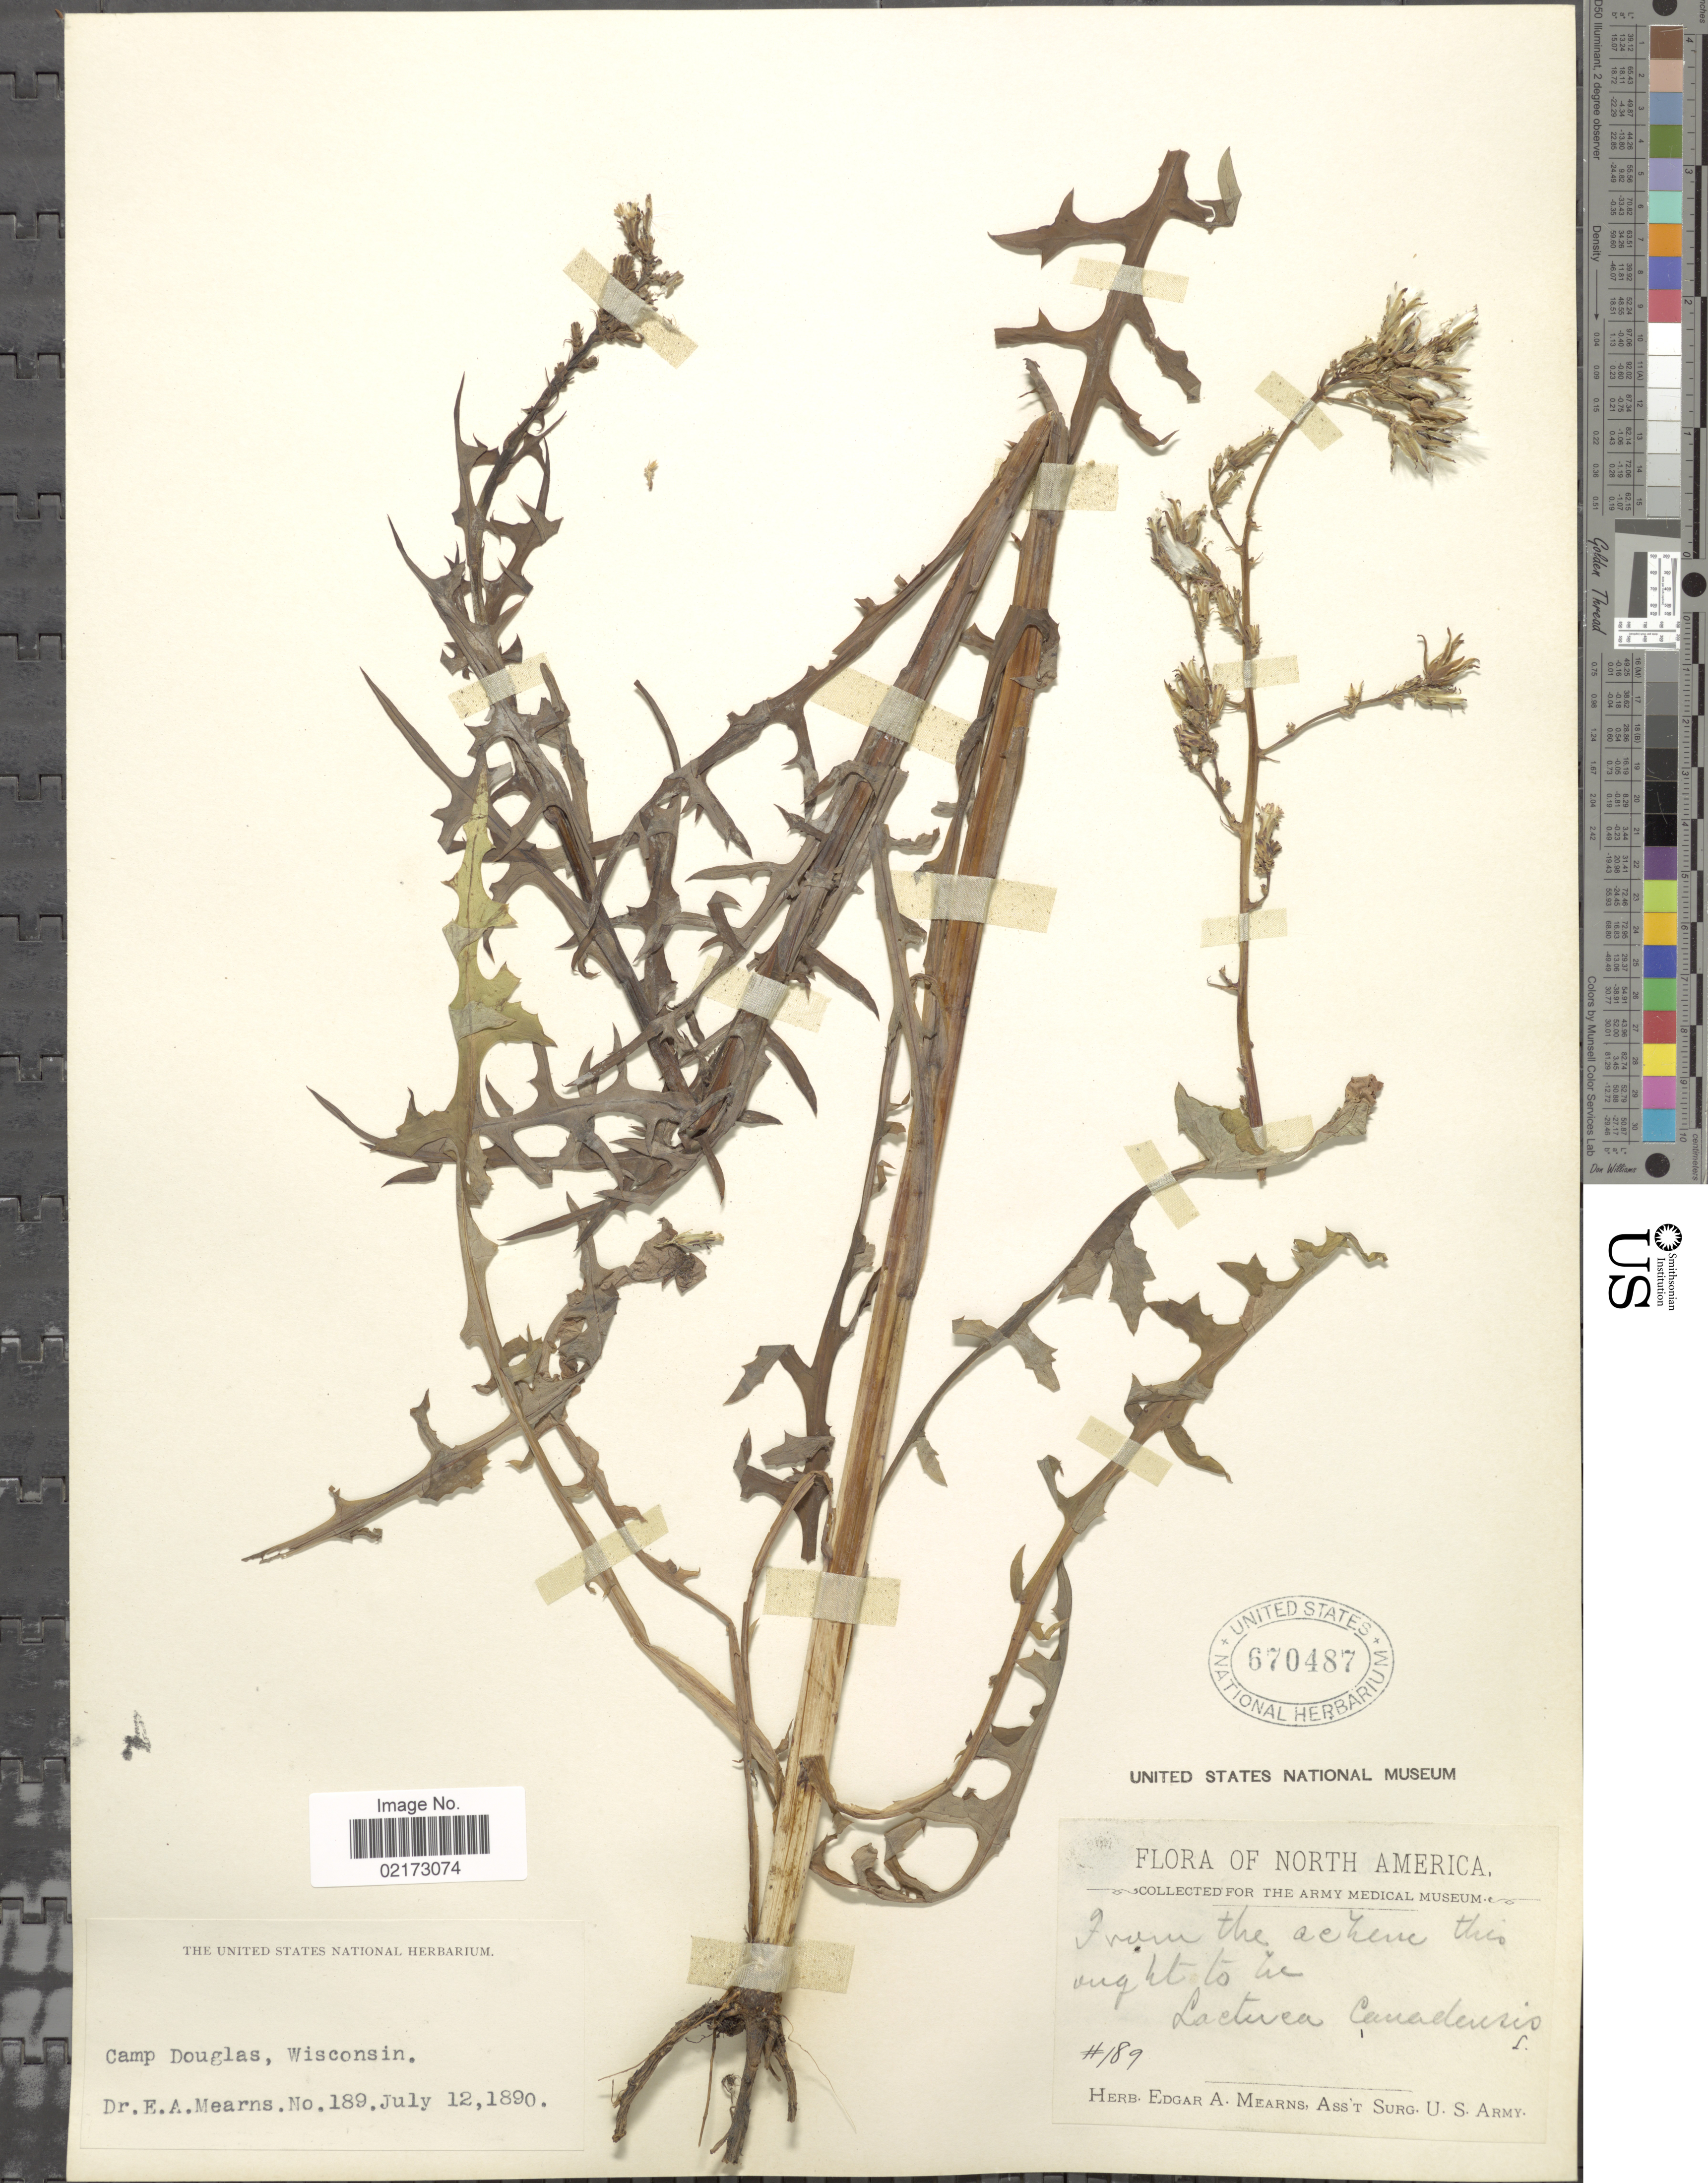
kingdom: Plantae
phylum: Tracheophyta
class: Magnoliopsida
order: Asterales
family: Asteraceae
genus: Lactuca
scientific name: Lactuca canadensis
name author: L.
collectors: E. A. Mearns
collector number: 189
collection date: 1890-07-12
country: United States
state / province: Wisconsin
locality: North America, Camp Douglas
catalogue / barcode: US 670487